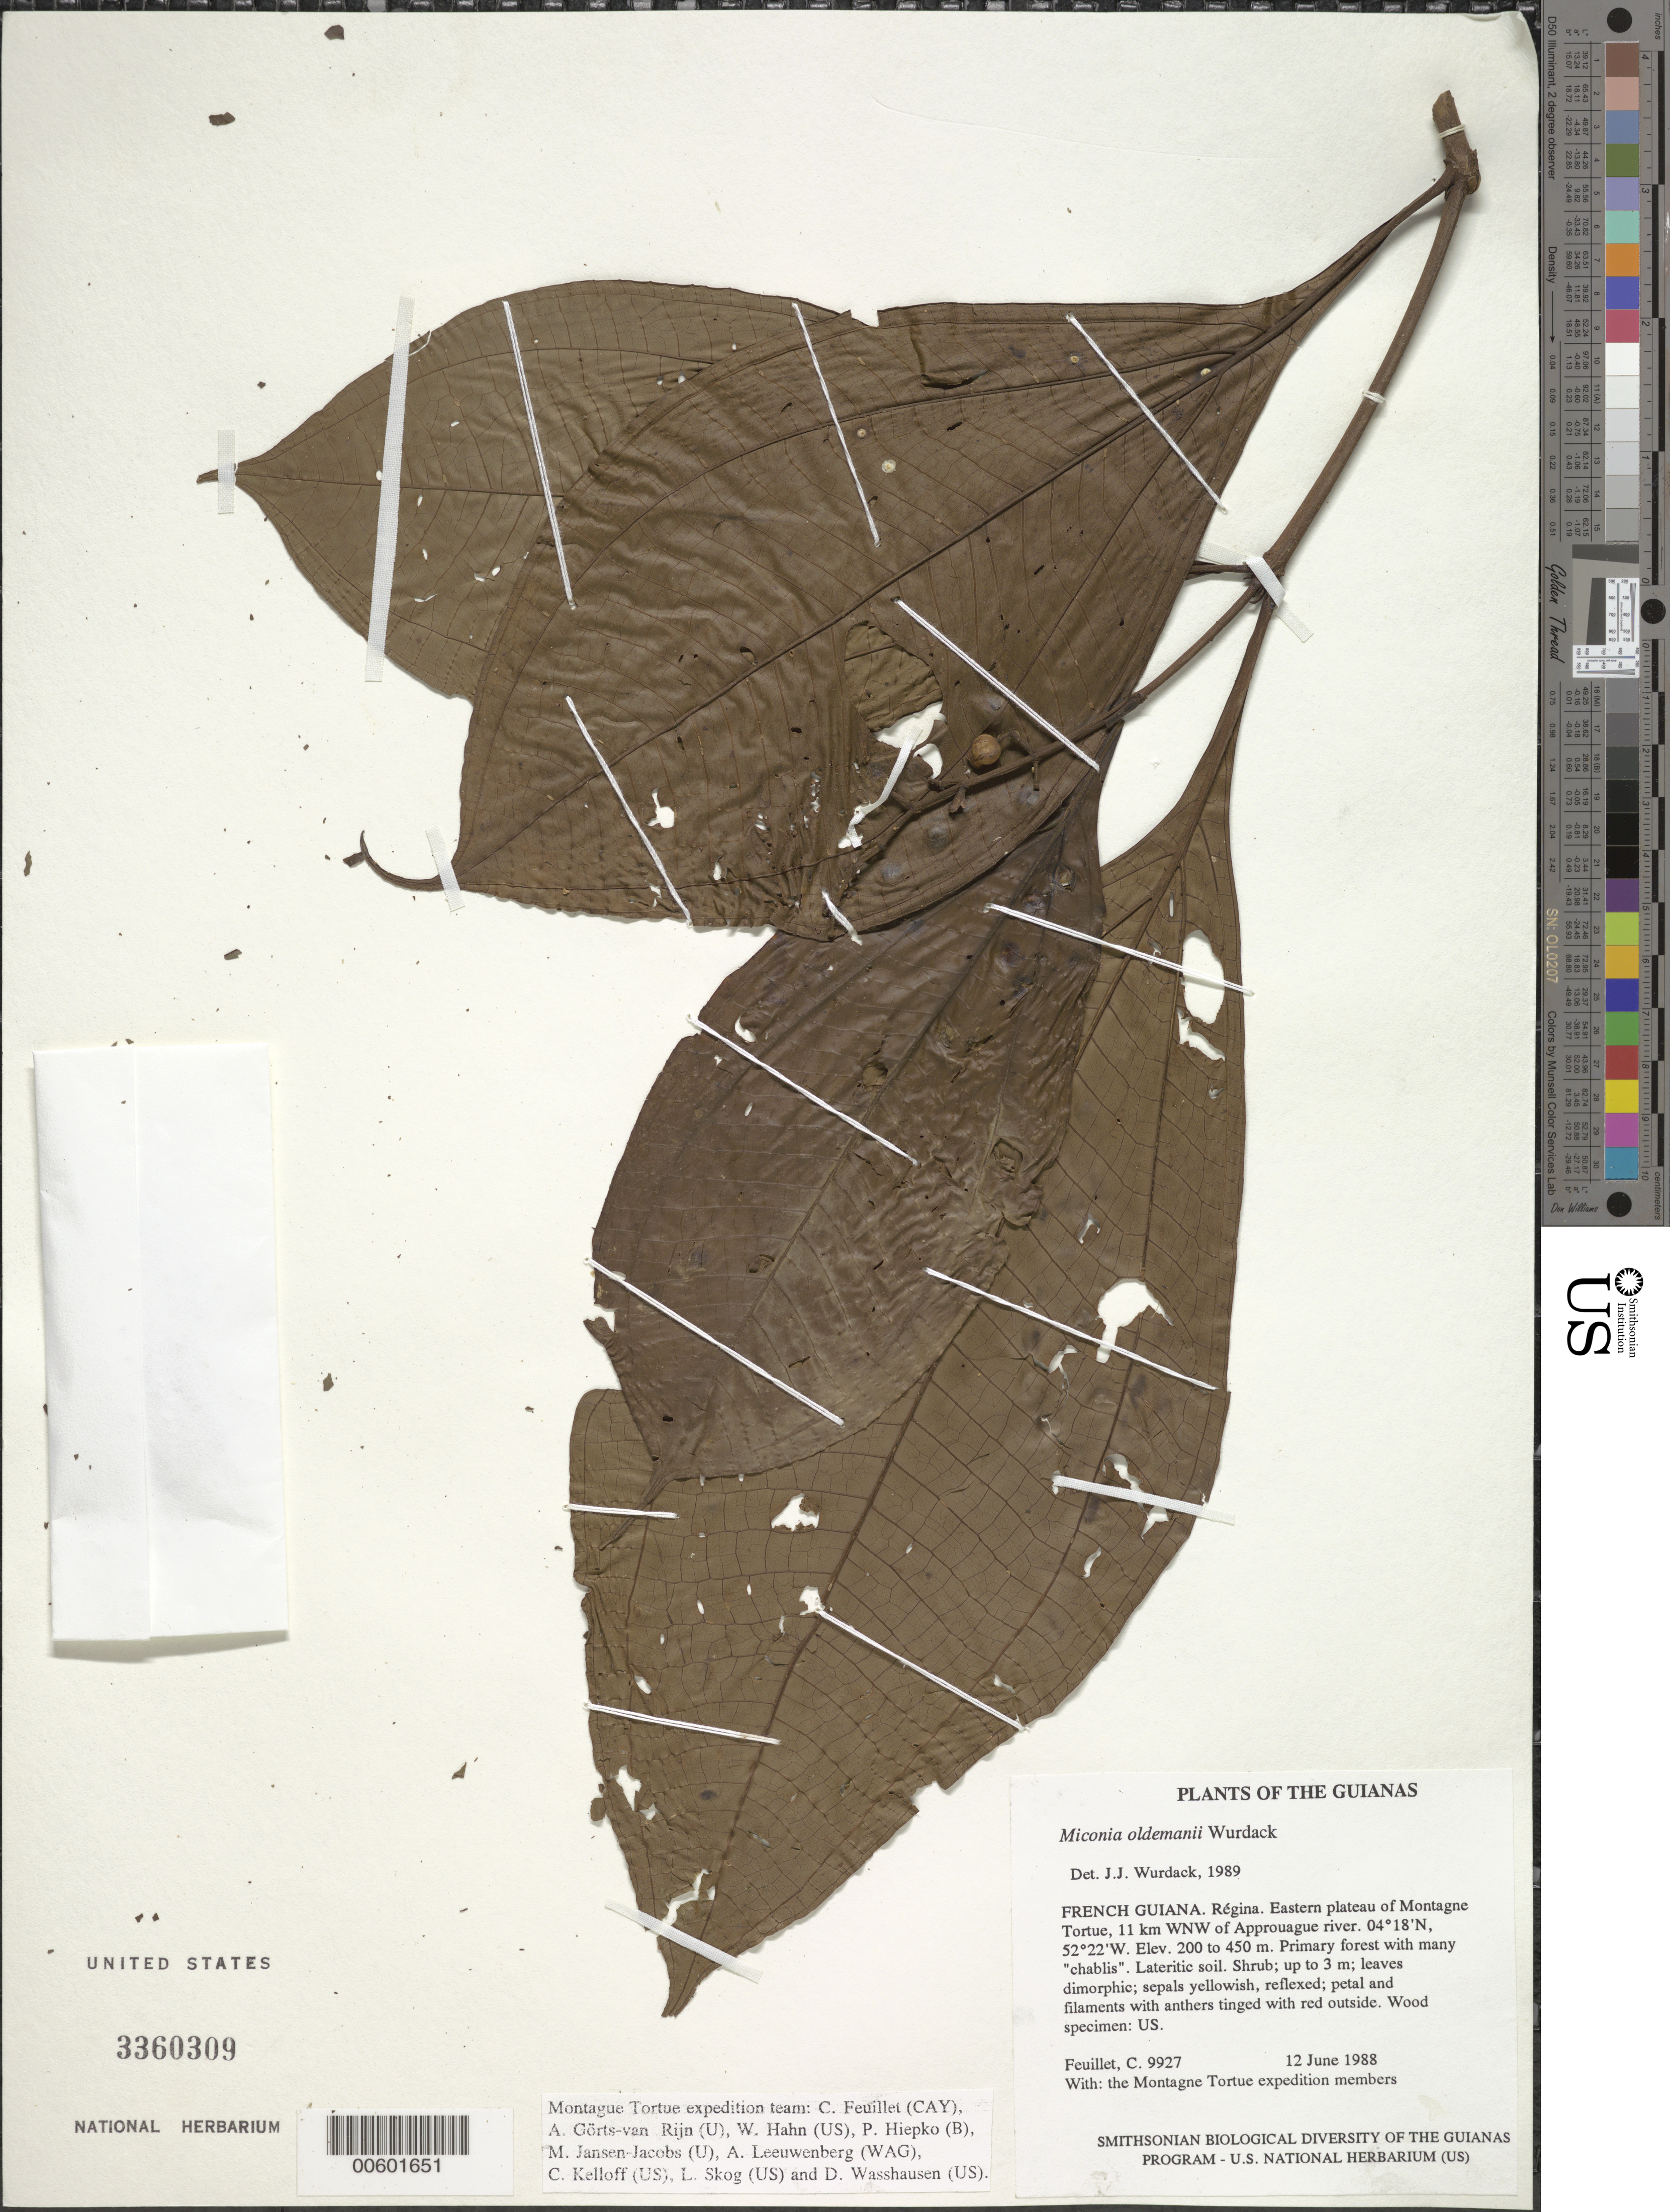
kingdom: Plantae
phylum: Tracheophyta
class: Magnoliopsida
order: Myrtales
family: Melastomataceae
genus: Miconia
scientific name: Miconia oldemanii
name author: Wurdack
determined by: Wurdack, John J., (US), US (UNITED STATES)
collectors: C. Feuillet & Montagne Torte Exped. members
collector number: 9927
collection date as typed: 12 June 1988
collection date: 1988-06-12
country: French Guiana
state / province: Cayenne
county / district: Regina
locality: Eastern plateau of Montagne Tortue, 11 km WNW of Approuague river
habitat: Primary forest with many "chablis". Lateritic soil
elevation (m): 200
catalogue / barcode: US 3360309